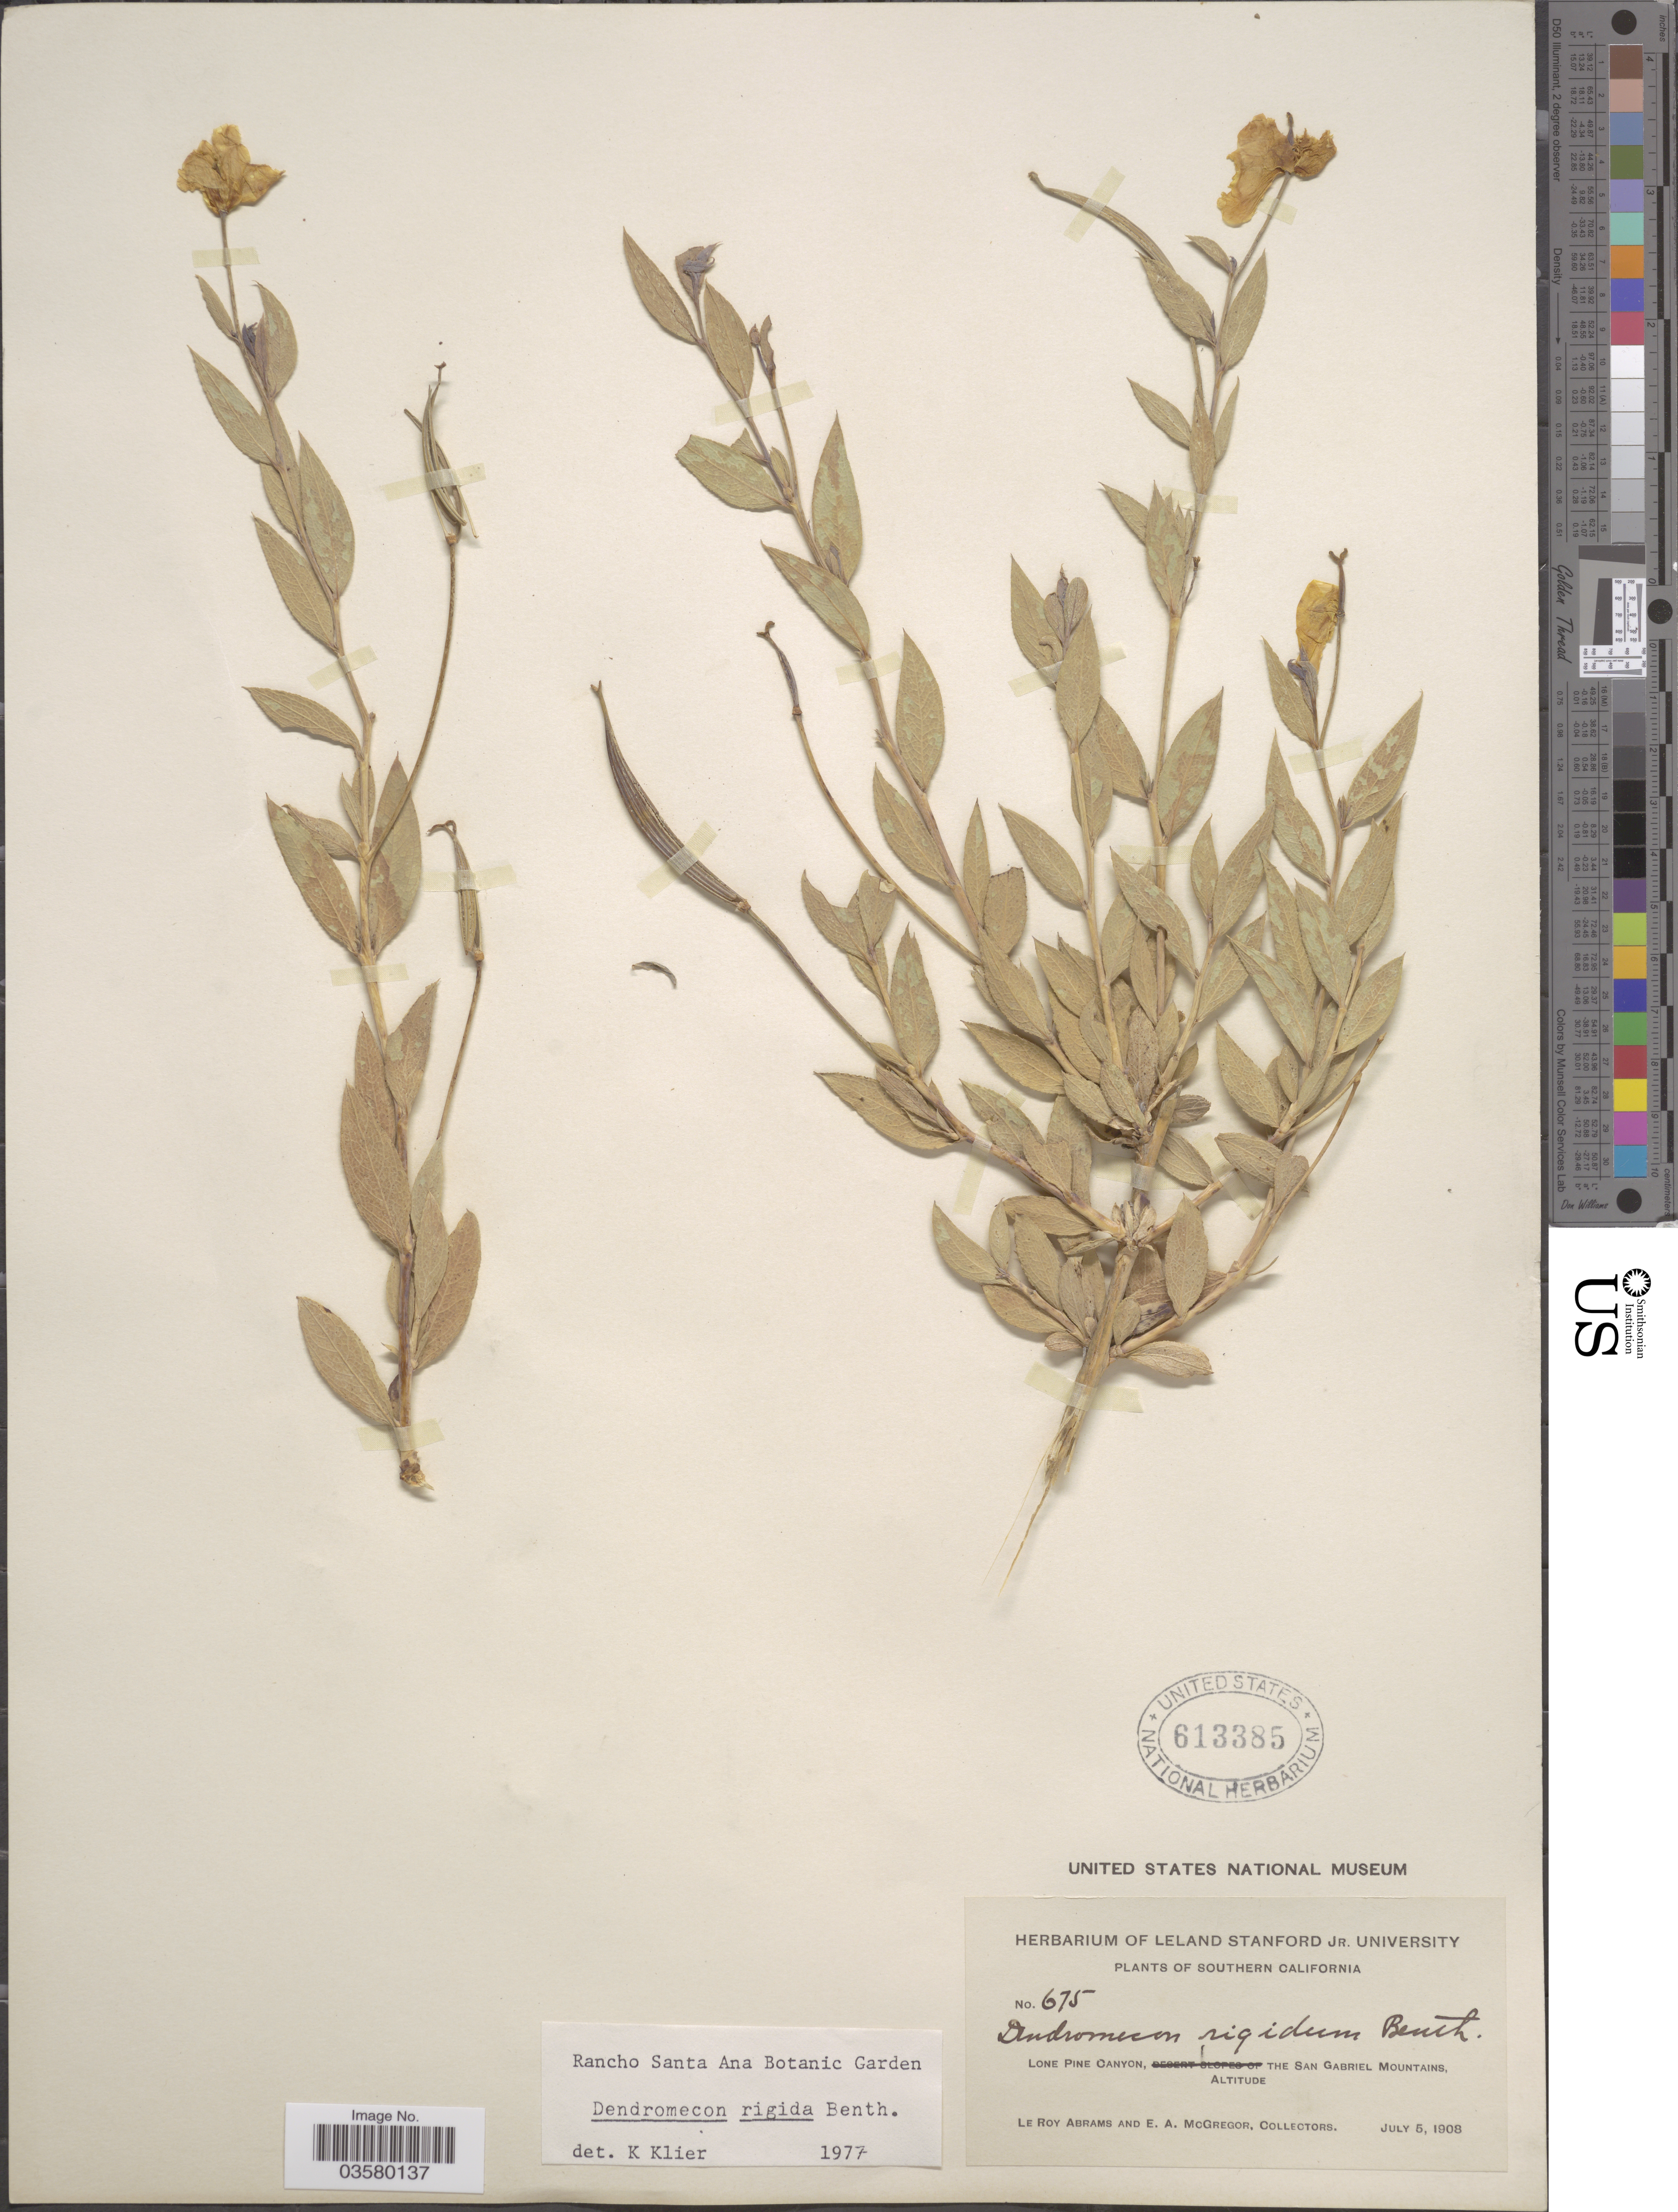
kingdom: Plantae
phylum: Tracheophyta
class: Magnoliopsida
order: Ranunculales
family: Papaveraceae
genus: Dendromecon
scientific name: Dendromecon rigida subsp. rigida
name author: Benth.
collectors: L. Abrams & E. A. McGregor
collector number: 675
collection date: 1908-07-05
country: United States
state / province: California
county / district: Los Angeles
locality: Southern California. Lone Pine Canyon, The San Gabriel Mountains.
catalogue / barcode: US 613385